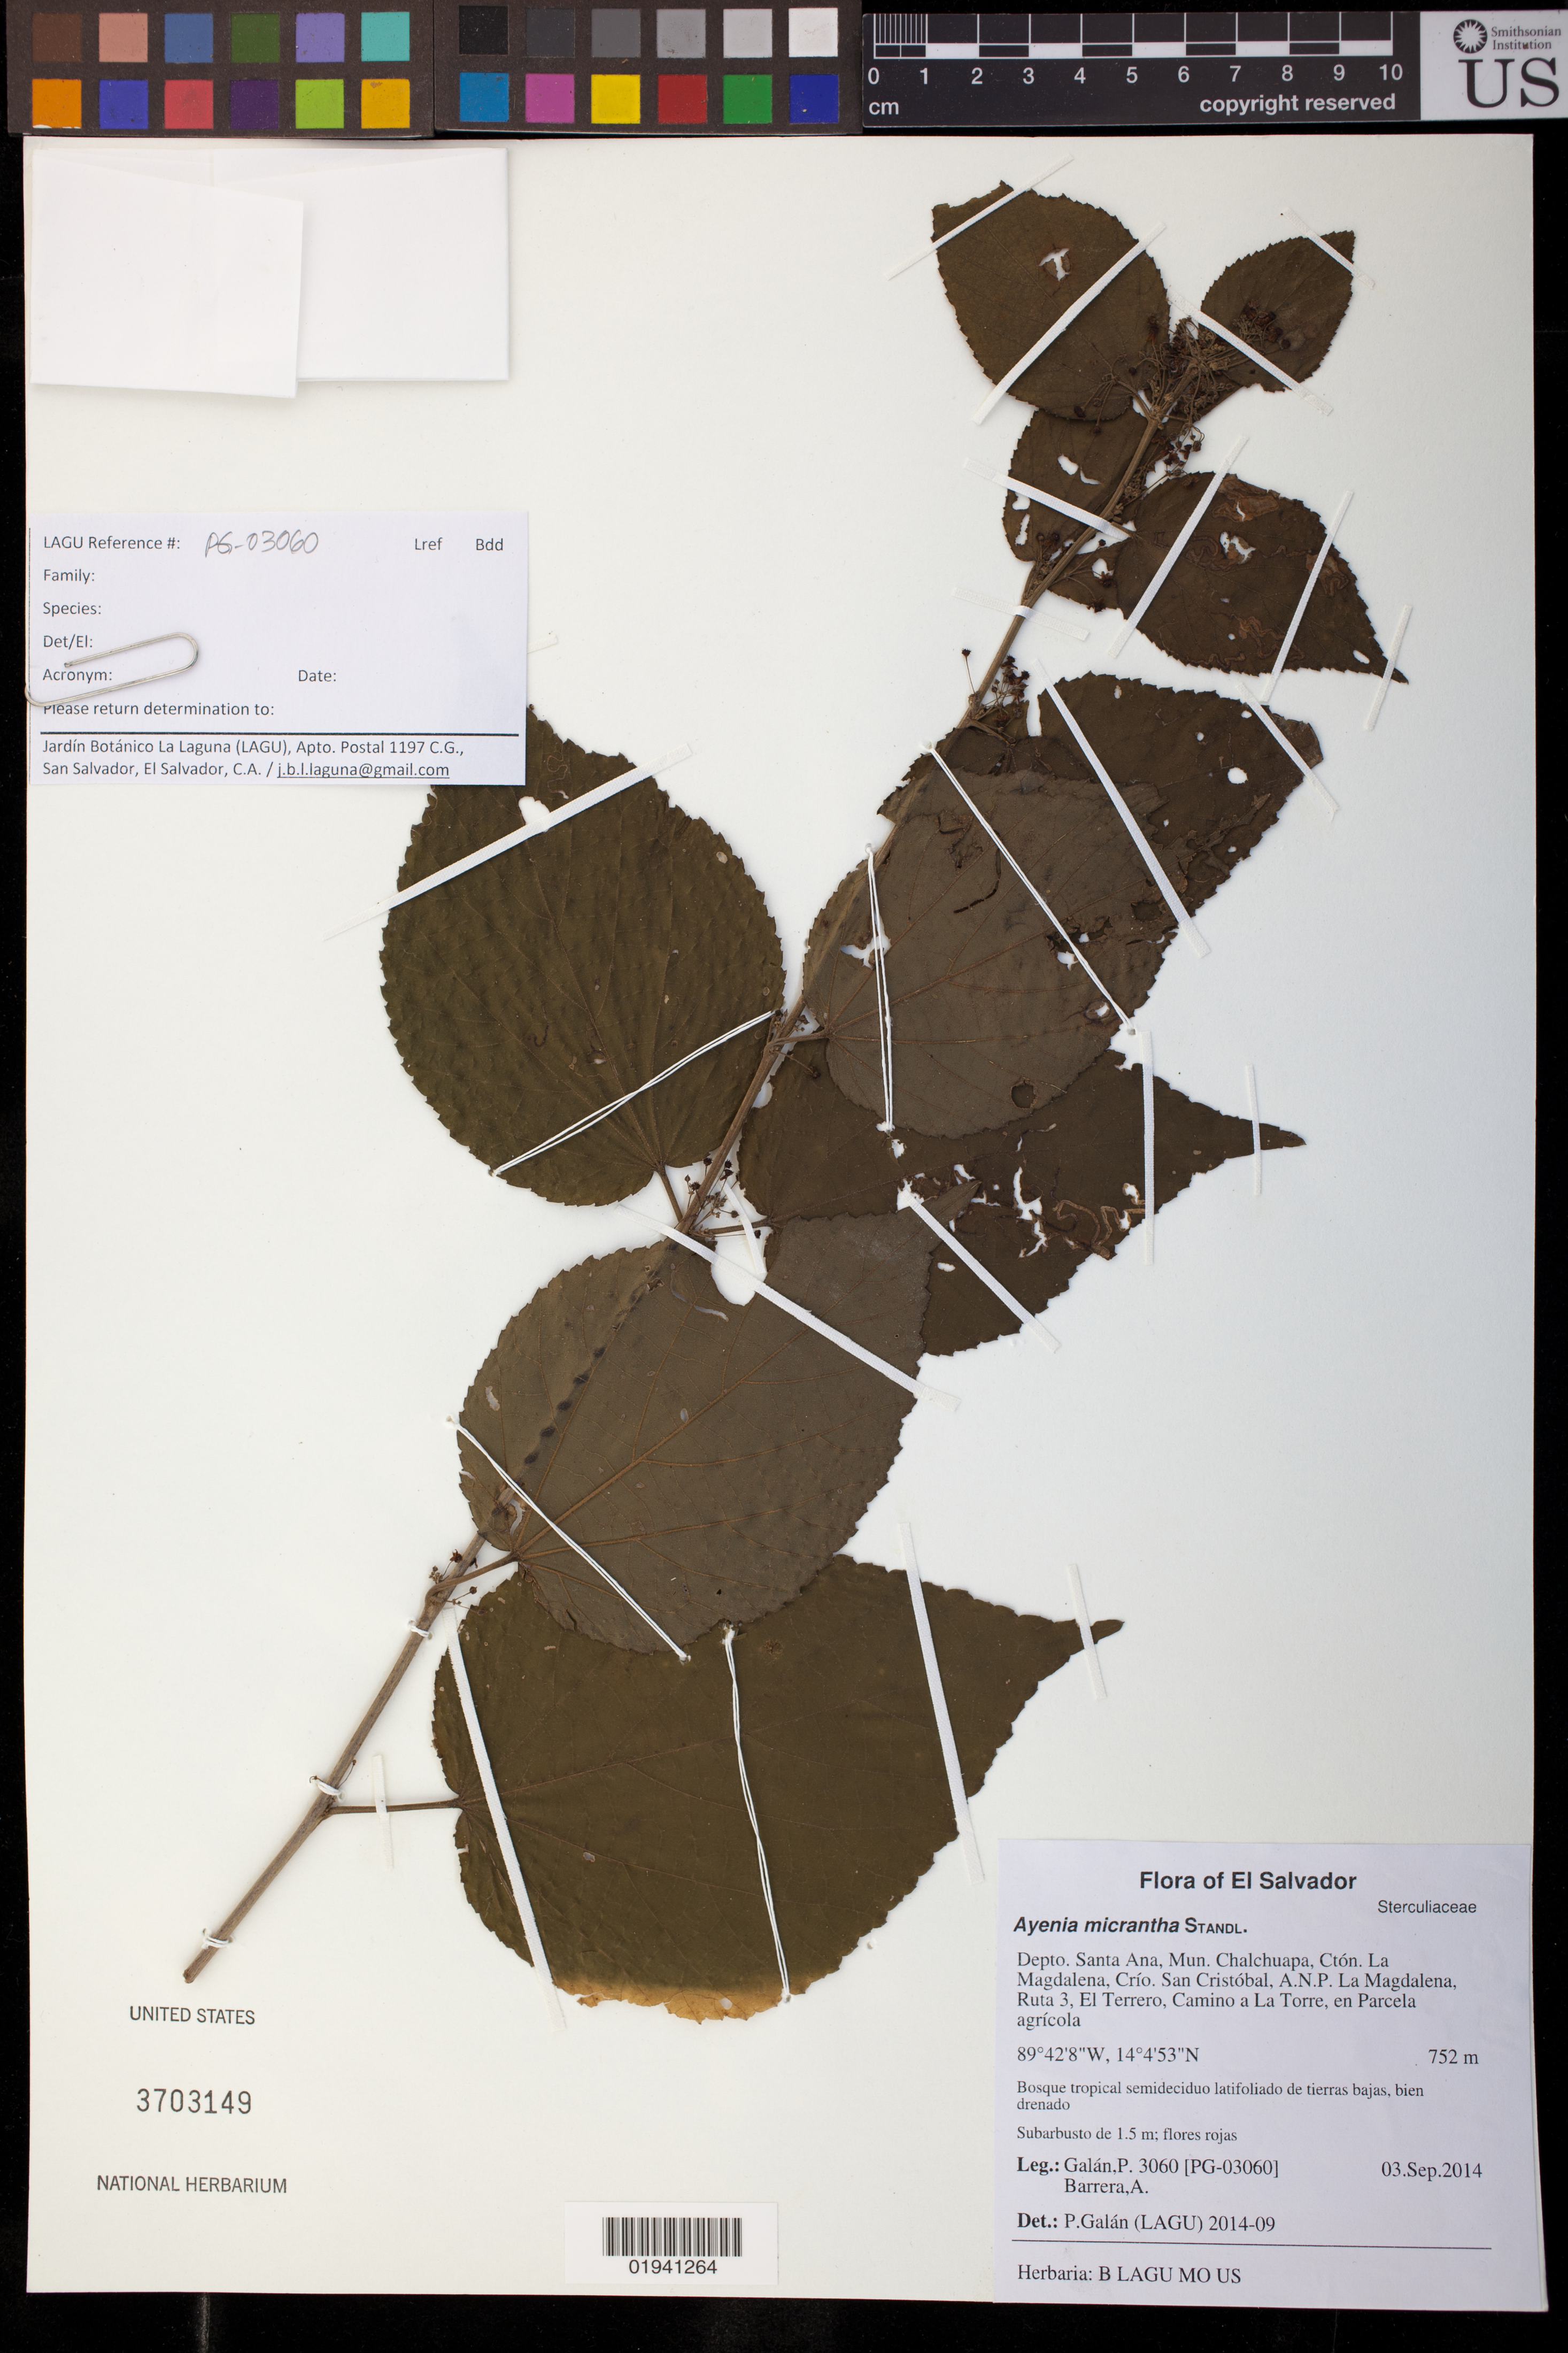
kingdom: Plantae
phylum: Tracheophyta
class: Magnoliopsida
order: Malvales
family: Malvaceae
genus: Ayenia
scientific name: Ayenia micrantha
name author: Standl.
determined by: Galan, P.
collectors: P. Galan & A. Barrera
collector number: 3060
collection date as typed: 3.Sep.2014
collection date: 2014-09-03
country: El Salvador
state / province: Santa Ana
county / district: Chalchuapa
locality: Ctón. La Magdalena, Ruta 3, El Terrero, Camino a La Torre, en Parcela agricola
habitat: Bosque tropical semideciduo latifoliado de tierras bajas, bien drenado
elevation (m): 752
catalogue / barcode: US 3703149